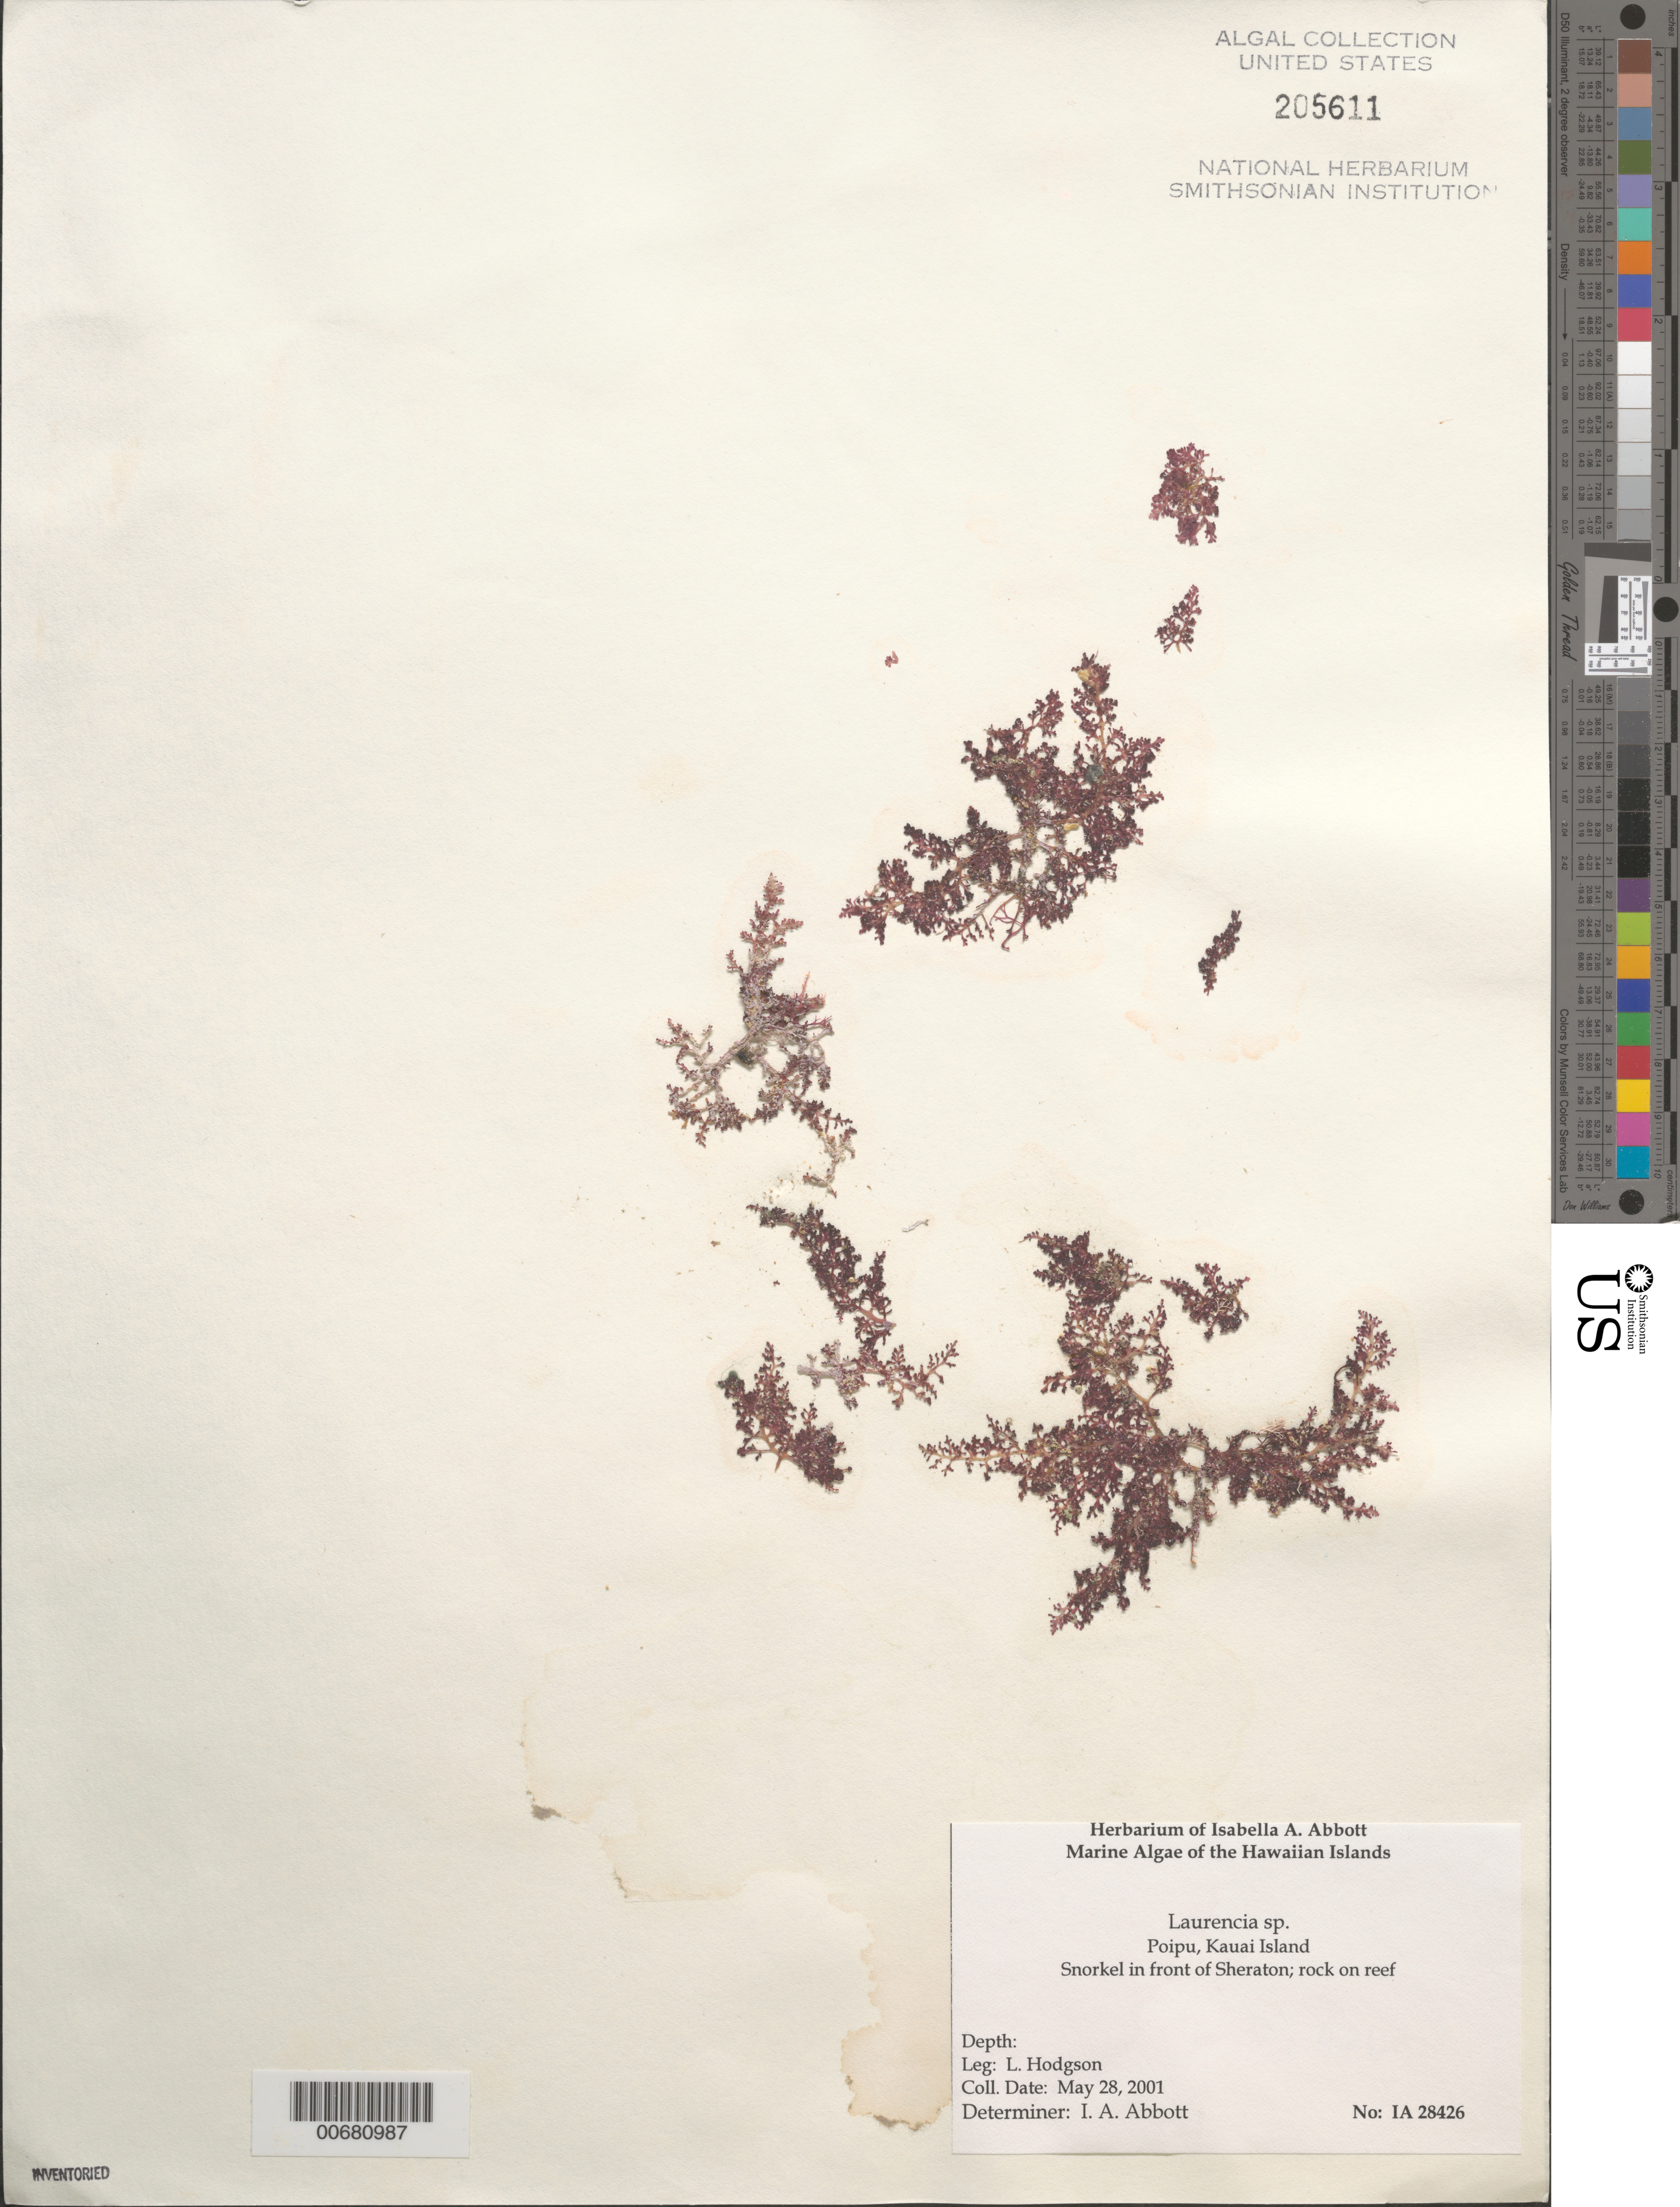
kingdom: Plantae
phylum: Rhodophyta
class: Florideophyceae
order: Ceramiales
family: Rhodomelaceae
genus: Laurencia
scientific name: Laurencia sp.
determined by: Abbott, Isabella A.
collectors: L. M. Hodgson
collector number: IAA 28426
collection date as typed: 28 May 2001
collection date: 2001-05-28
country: United States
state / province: Hawaii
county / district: Kauai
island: Kaua'i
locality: Poipu, in front of Sheraton Hotel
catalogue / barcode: US 205611